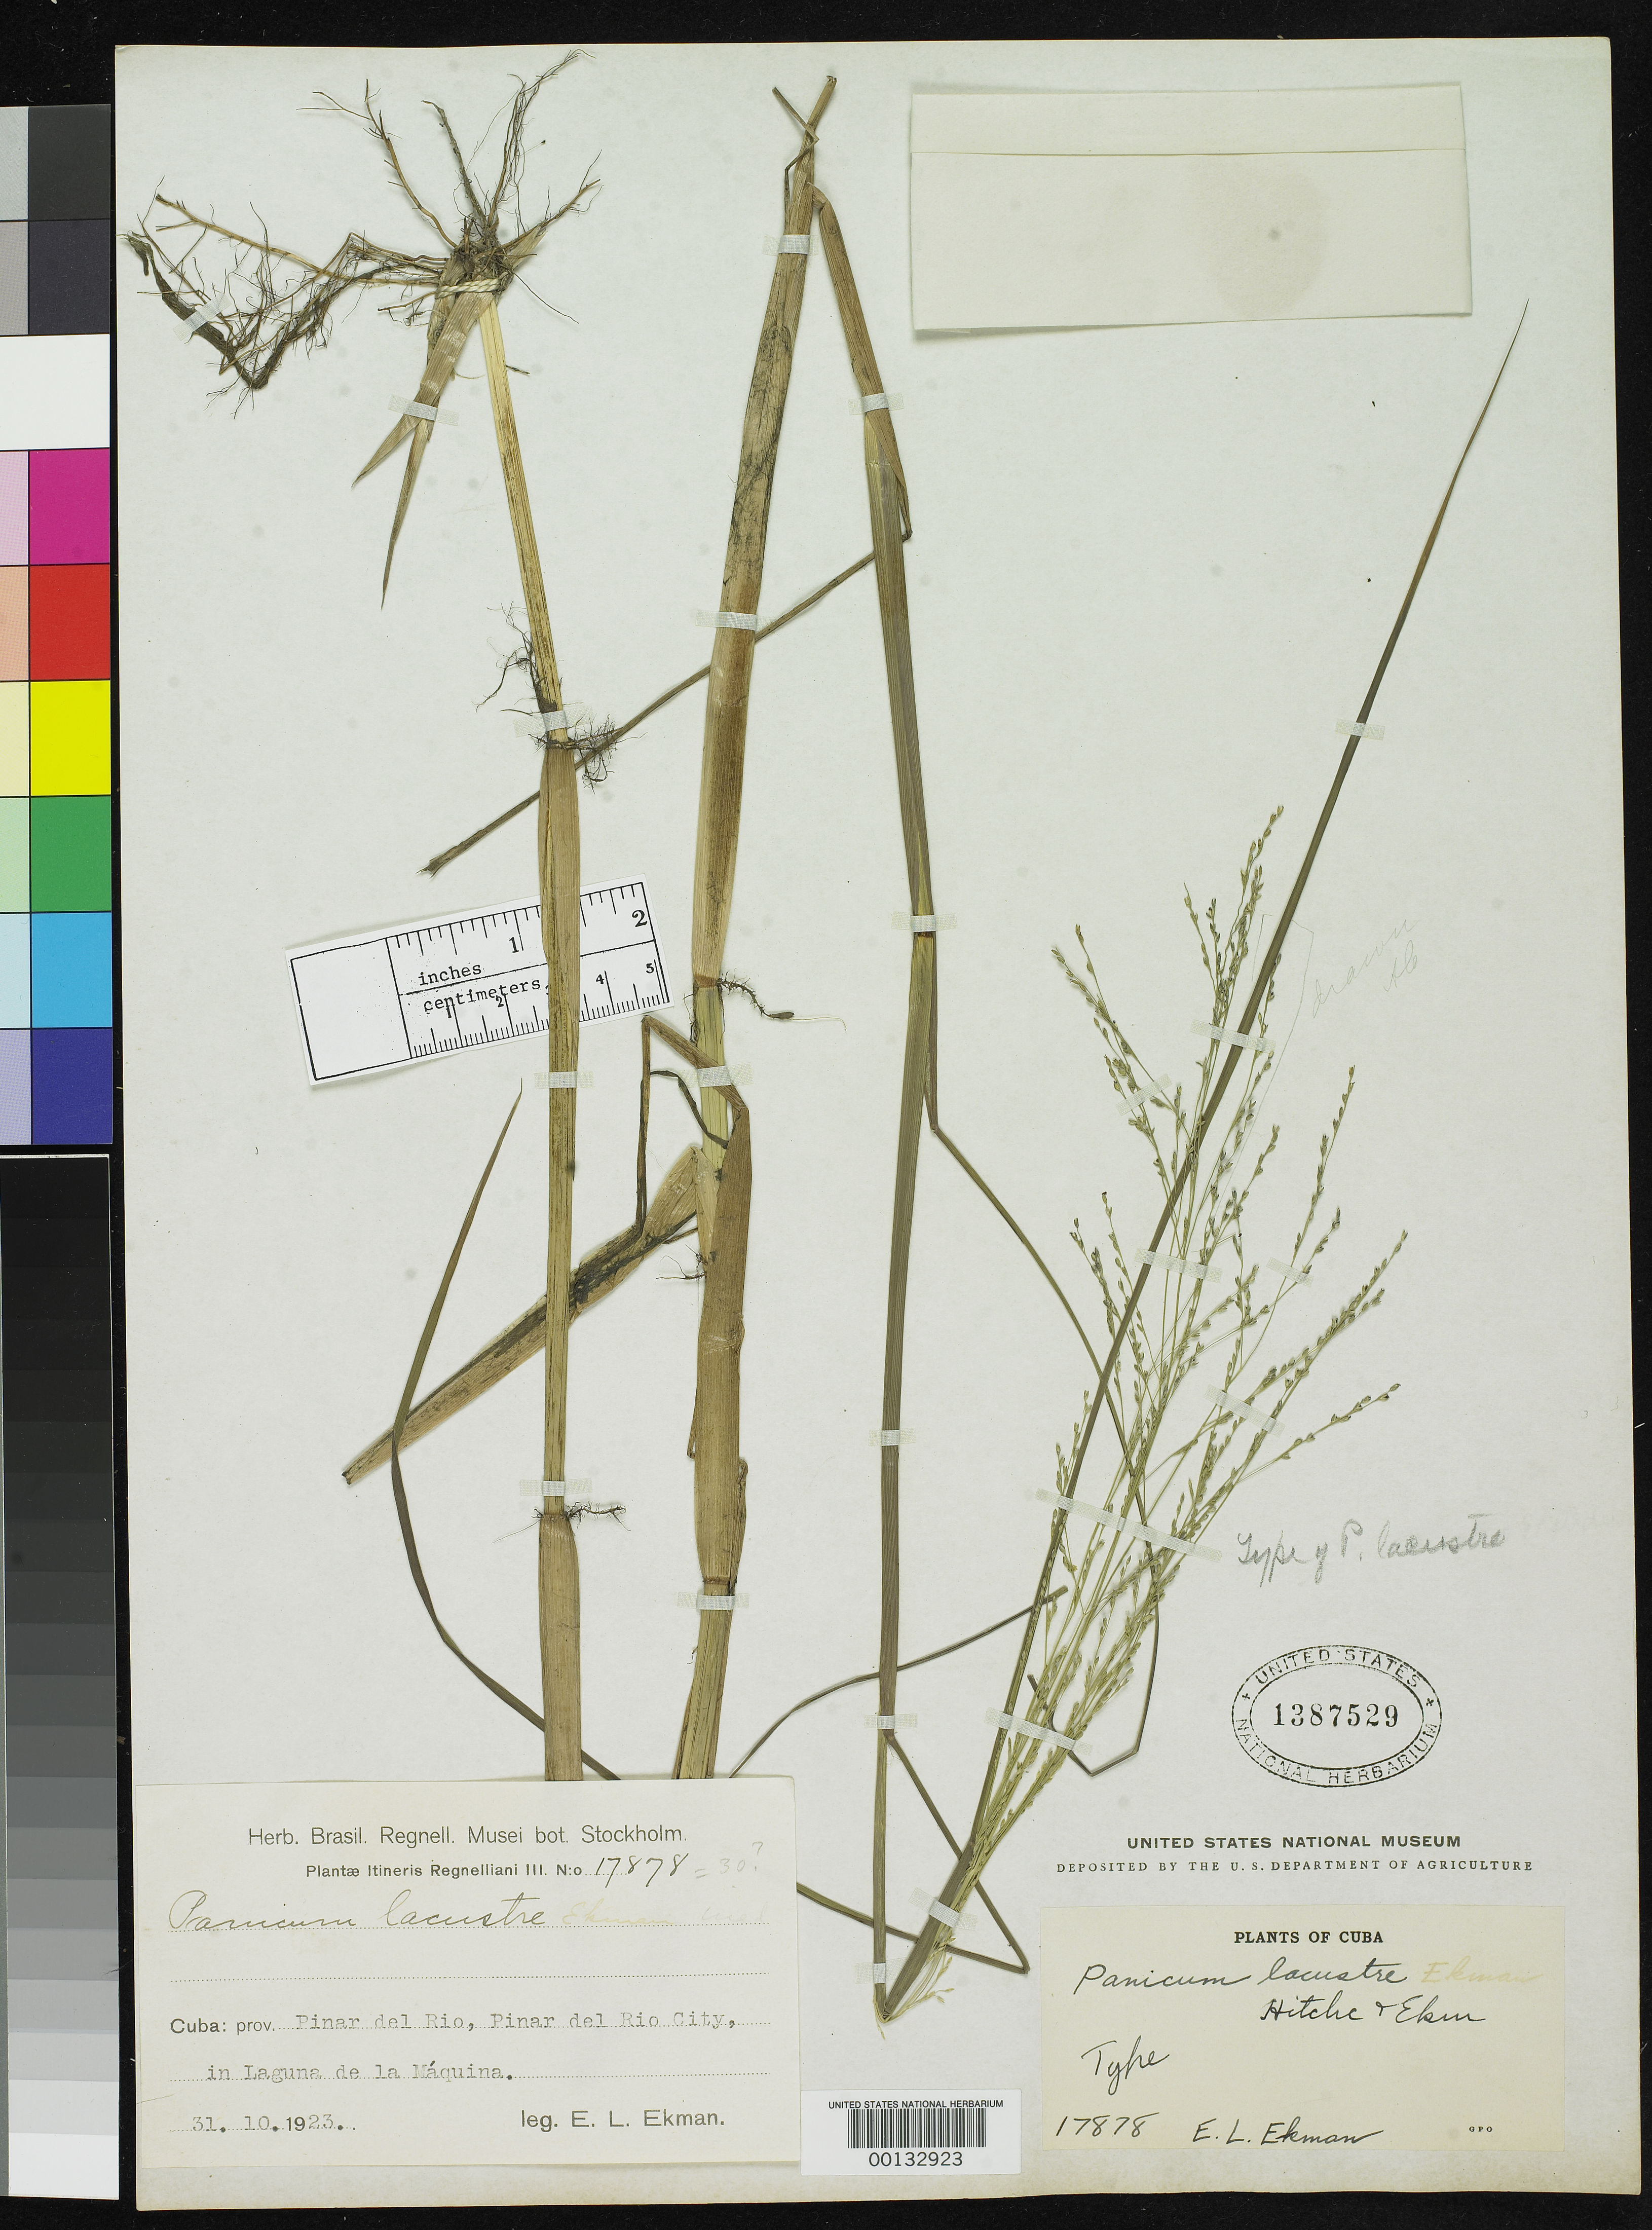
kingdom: Plantae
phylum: Tracheophyta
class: Liliopsida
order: Poales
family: Poaceae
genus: Panicum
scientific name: Panicum lacustre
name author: Hitchc. & Ekman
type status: Holotype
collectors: E. L. Ekman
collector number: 17878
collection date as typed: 31 Oct 1923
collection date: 1923-10-31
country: Cuba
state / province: Pinar del Río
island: Greater Antilles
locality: Pinar del Rio, Laguna de la Maquine.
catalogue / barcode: US 1387529